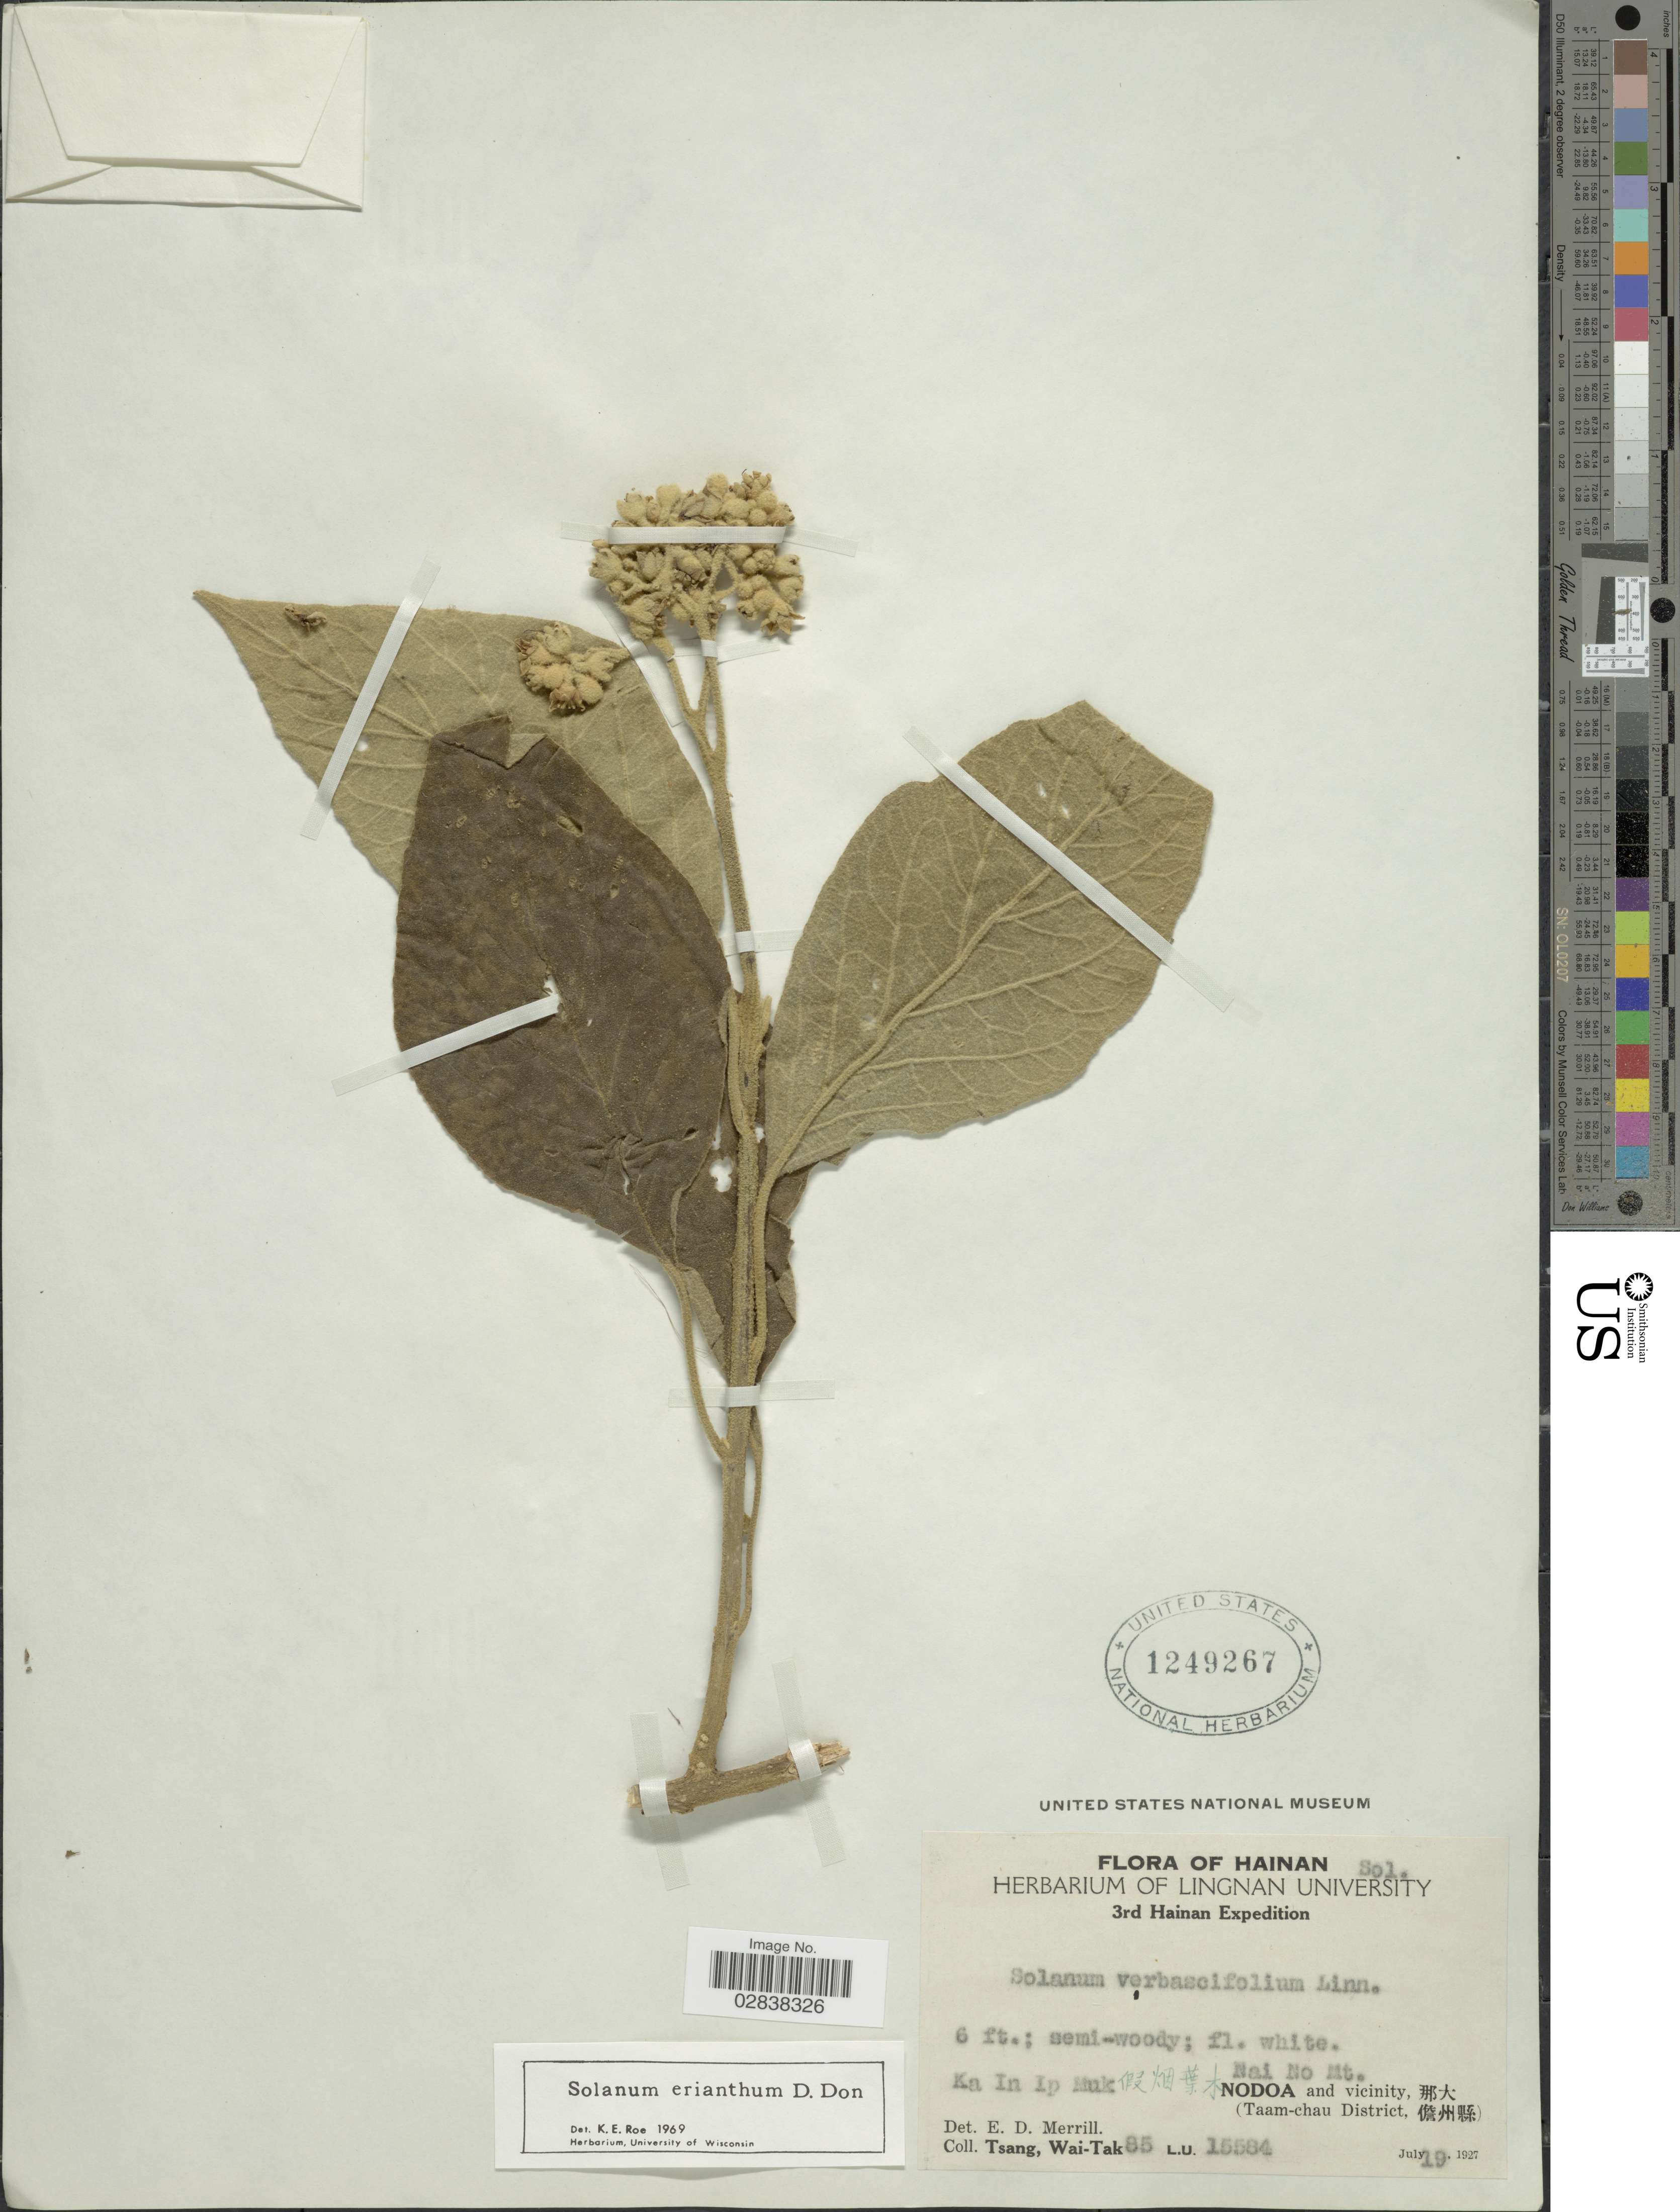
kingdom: Plantae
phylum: Tracheophyta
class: Magnoliopsida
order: Solanales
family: Solanaceae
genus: Solanum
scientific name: Solanum erianthum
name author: D. Don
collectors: W. T. Tsang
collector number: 85/15584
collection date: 1927-07-19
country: China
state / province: Hainan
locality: Ka In Ip Muk X, Nai No Mt., Nodoa and vicinity, X, (Taam-chau District, X).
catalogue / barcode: US 1249267